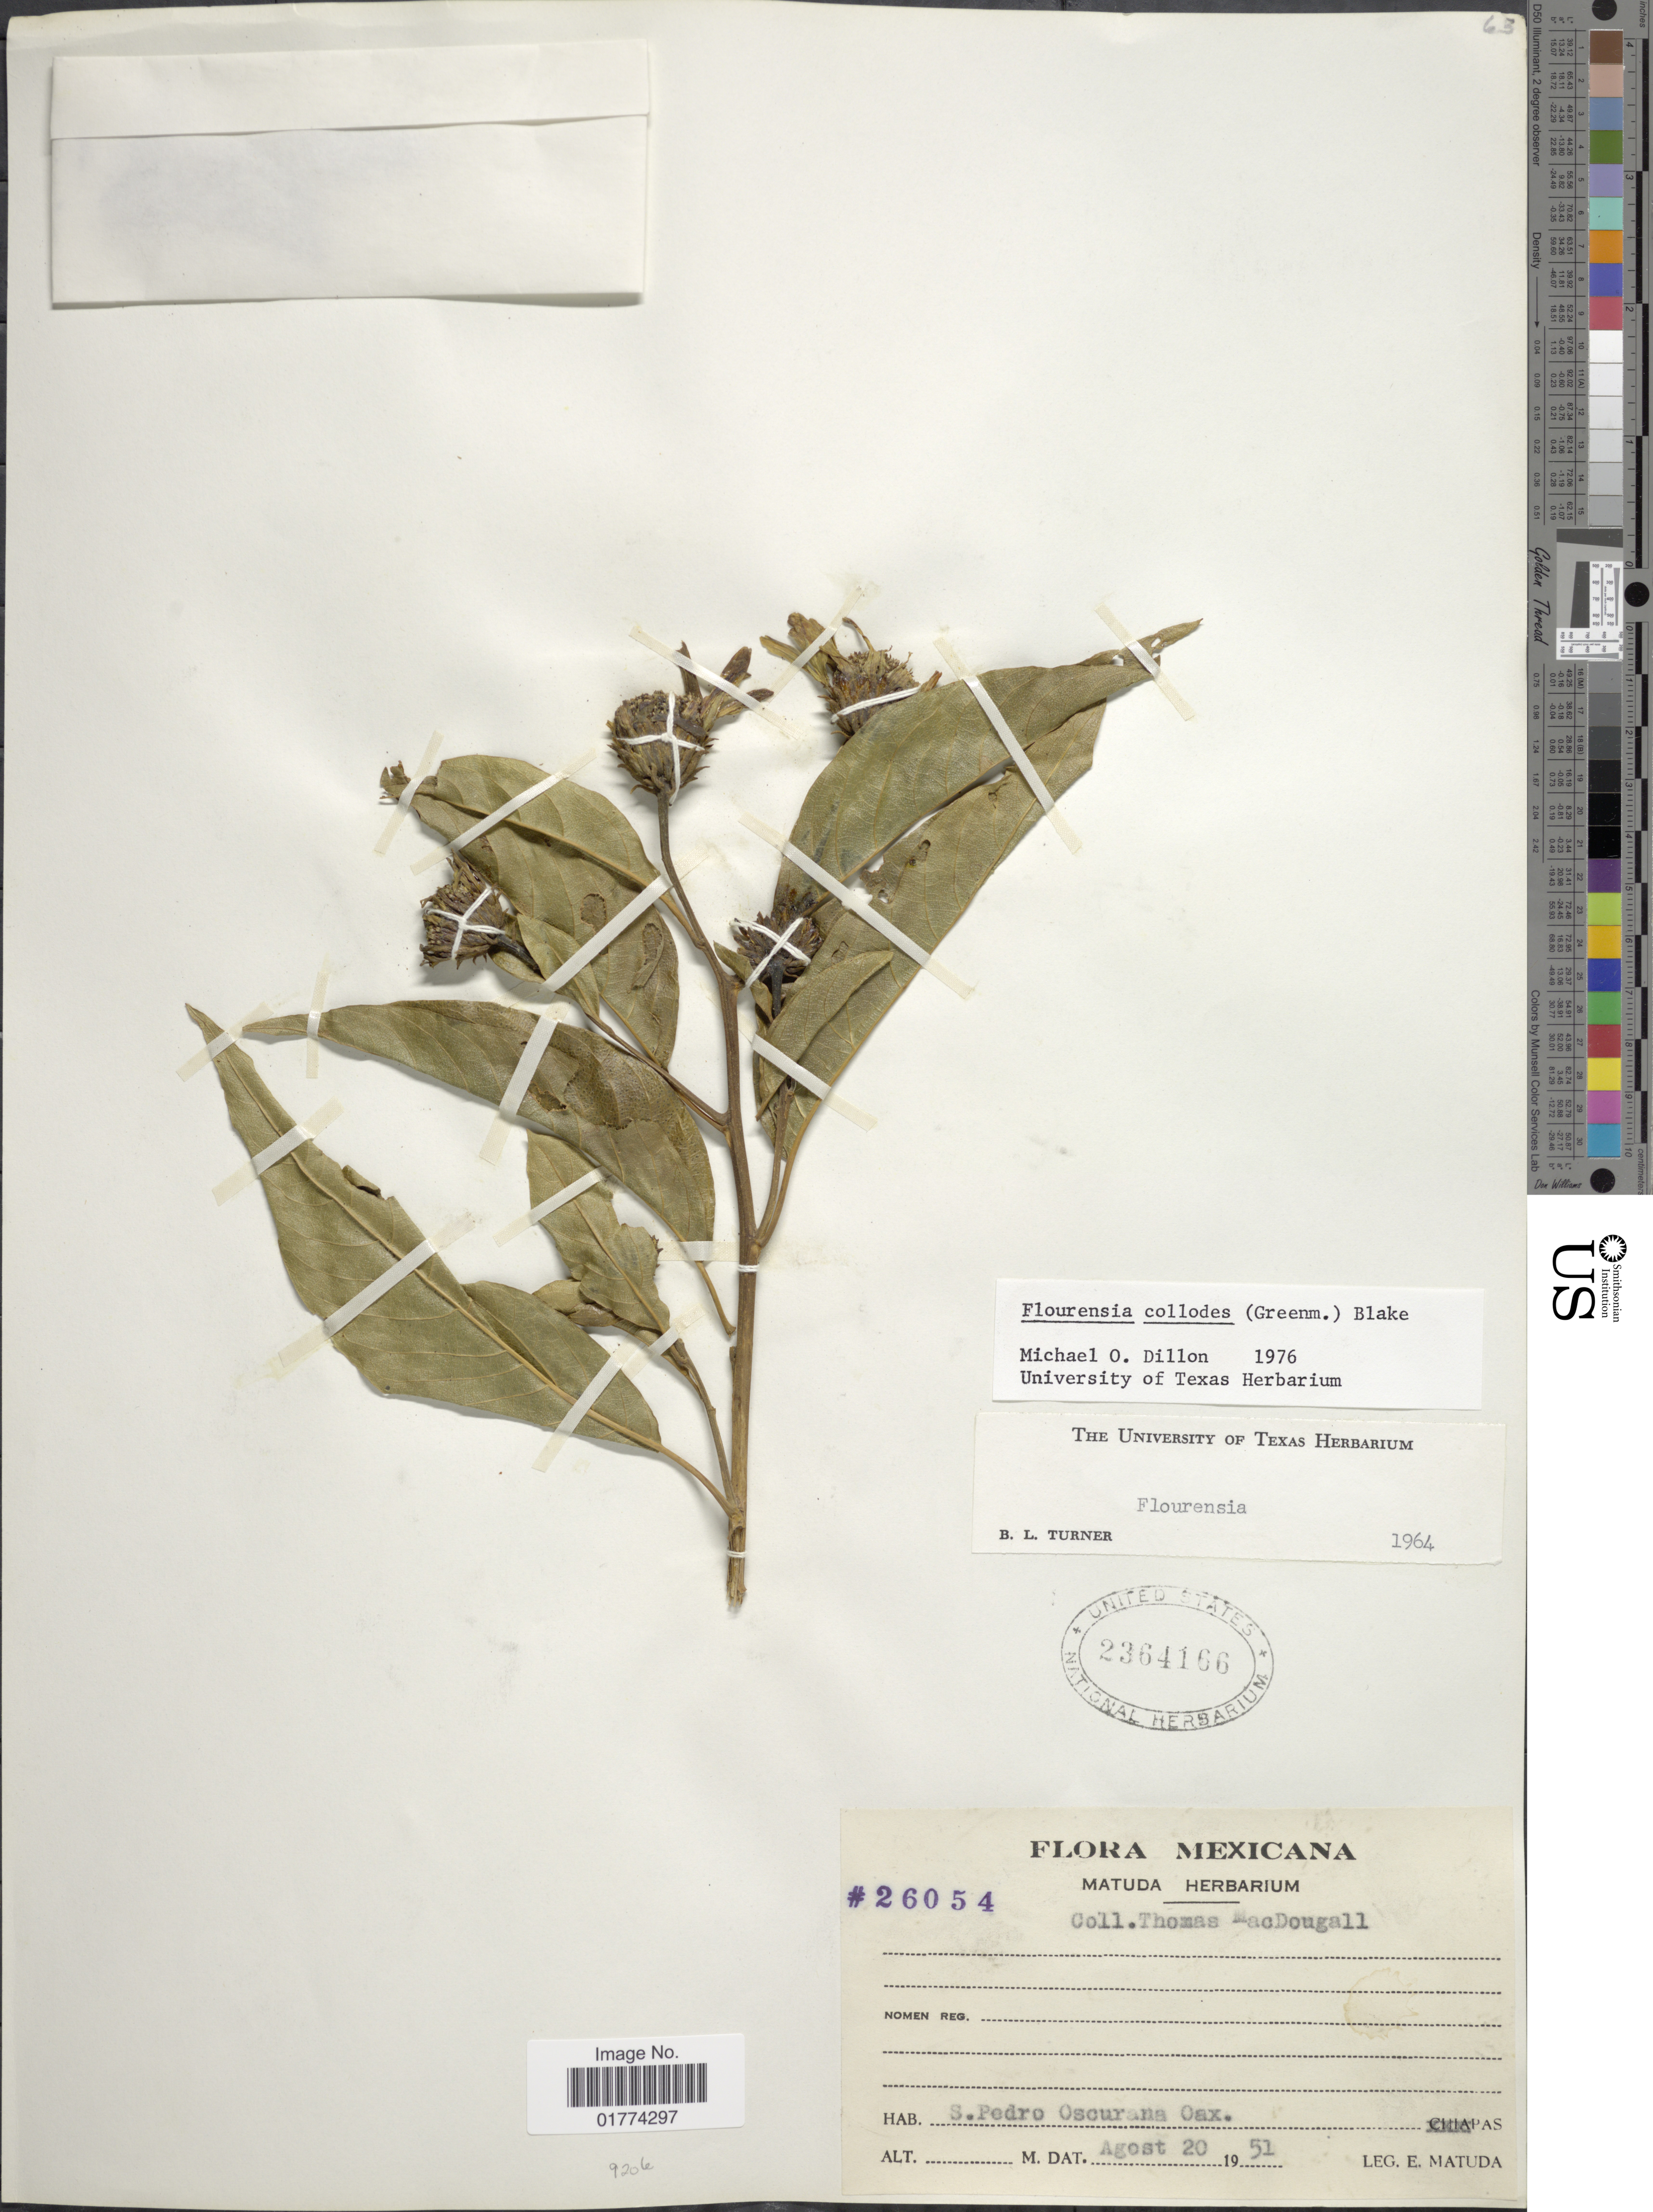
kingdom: Plantae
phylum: Tracheophyta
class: Magnoliopsida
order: Asterales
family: Asteraceae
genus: Flourensia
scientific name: Flourensia collodes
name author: (Greenm.) S.F. Blake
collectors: E. Matuda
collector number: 26054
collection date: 1951-08-20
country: Mexico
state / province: Oaxaca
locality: S. Pedro Oscurana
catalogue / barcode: US 2364166